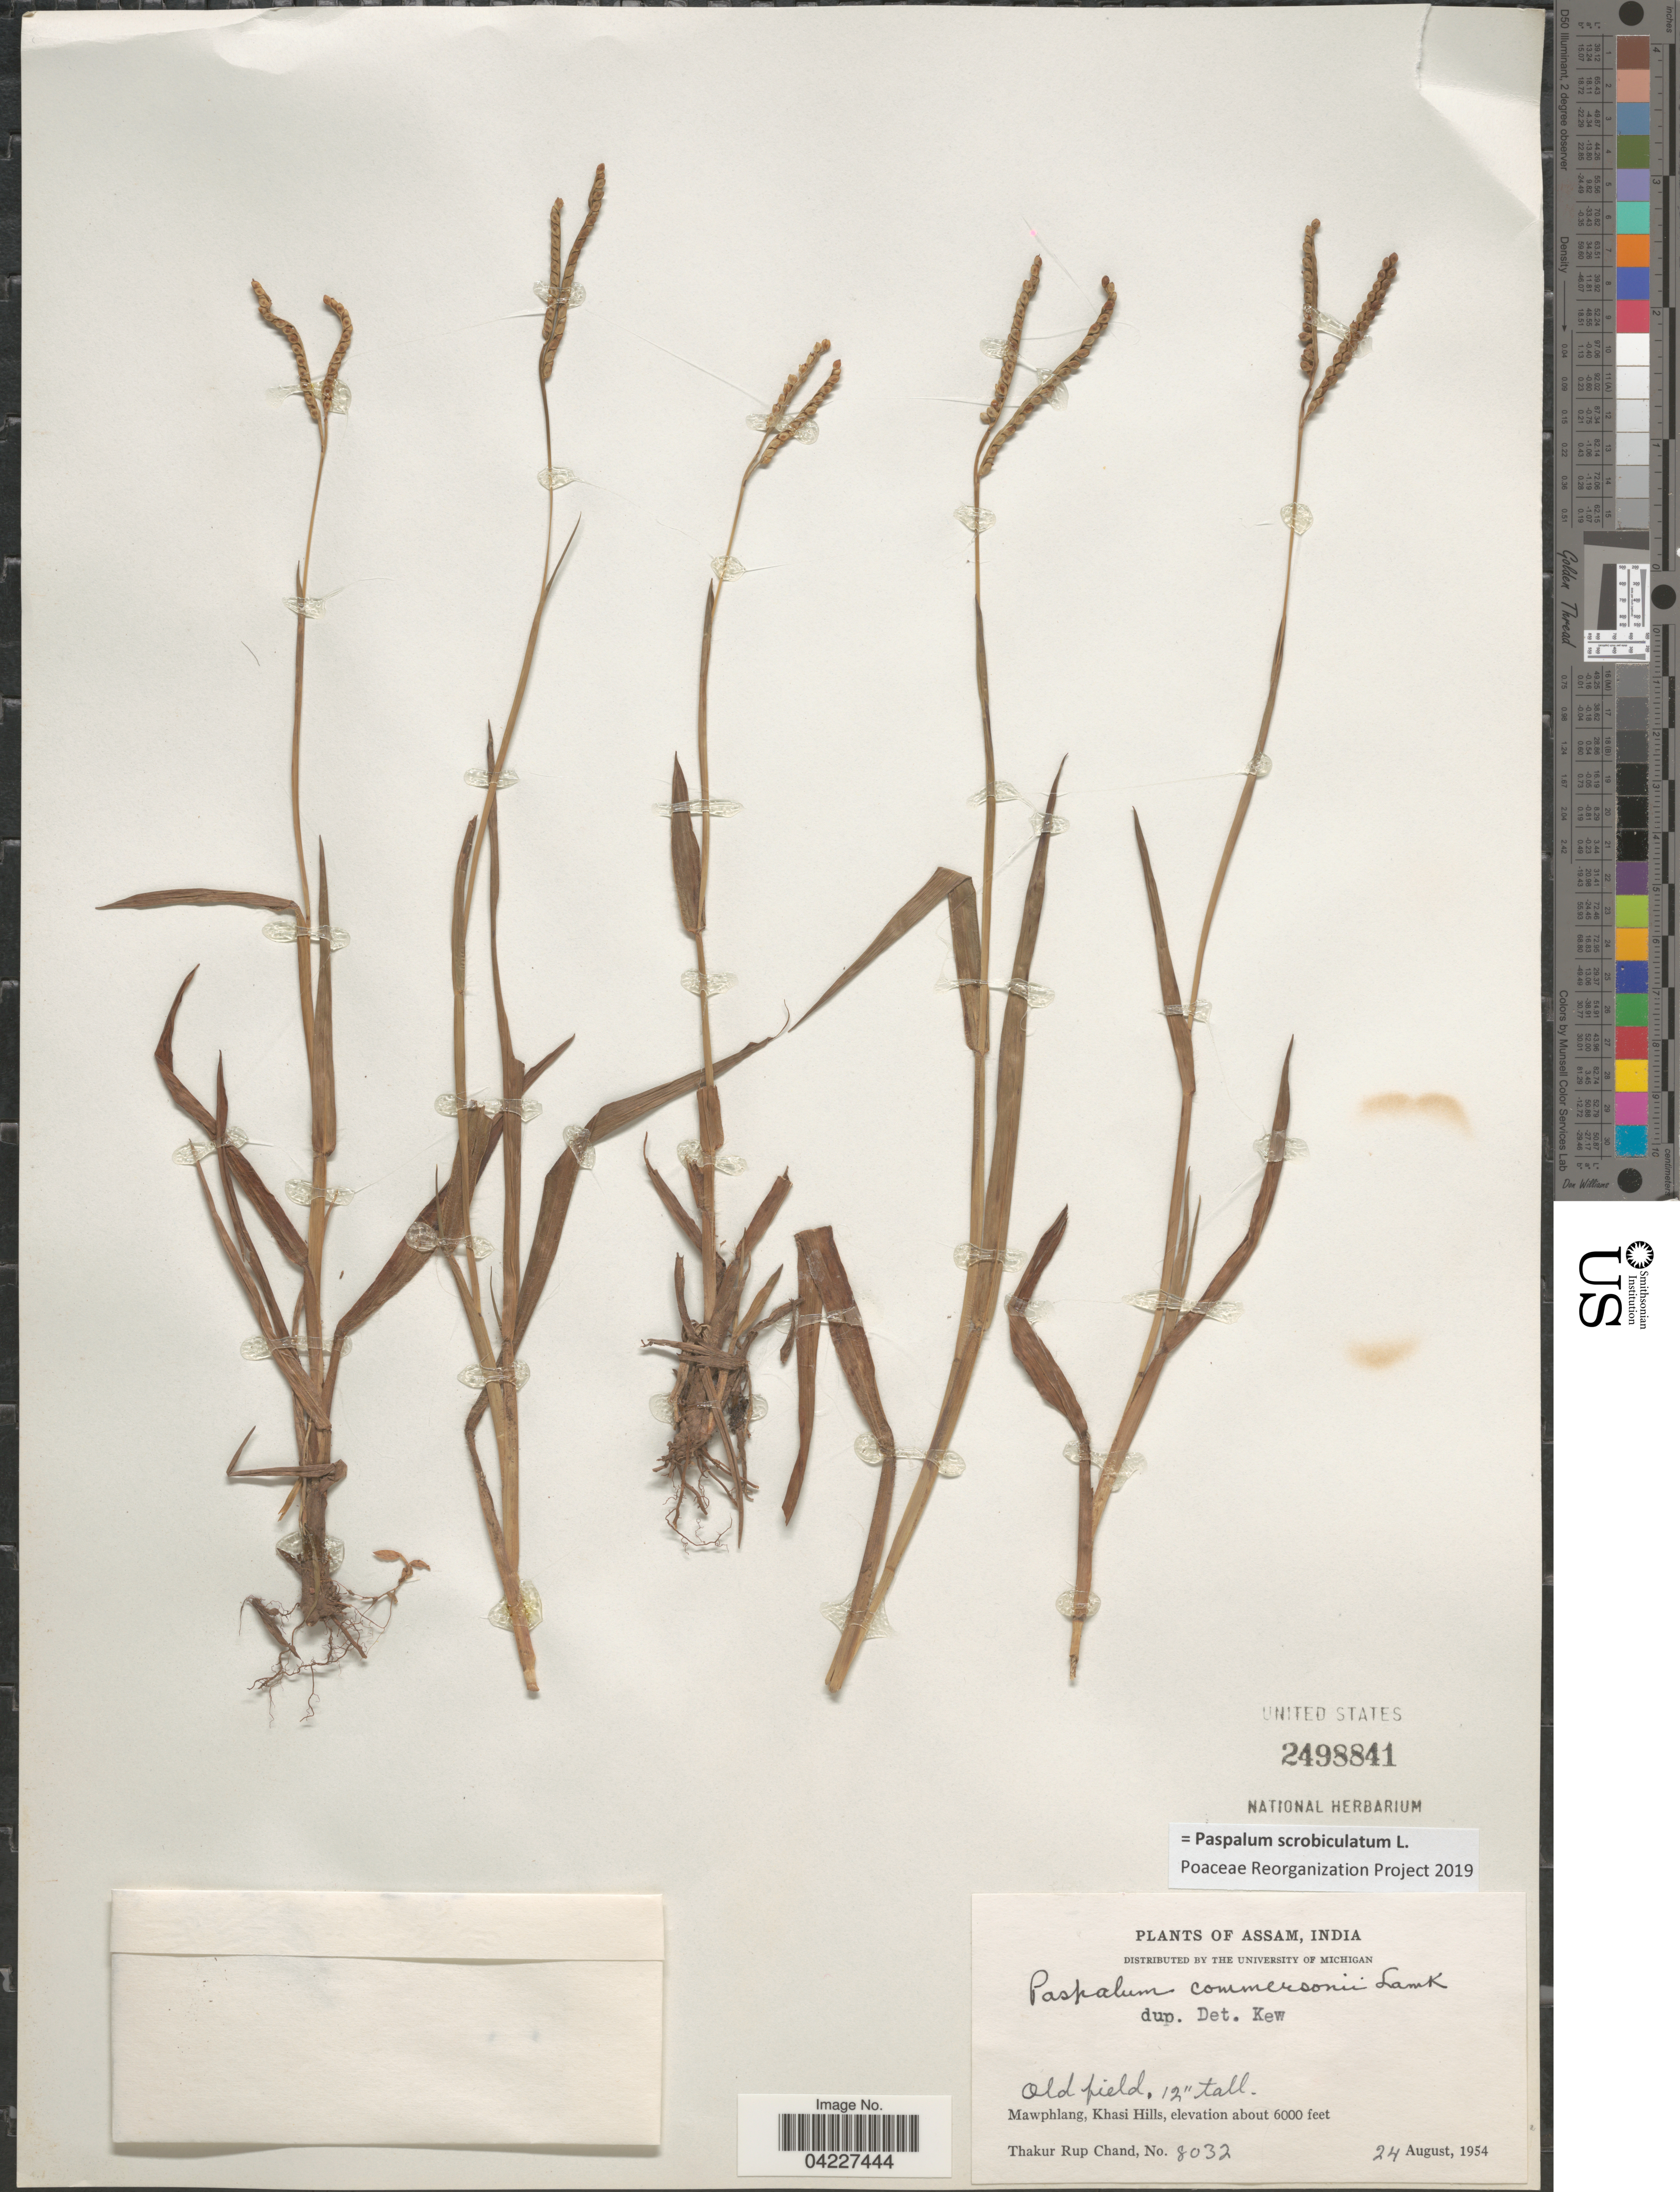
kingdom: Plantae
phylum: Tracheophyta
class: Liliopsida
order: Poales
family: Poaceae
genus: Paspalum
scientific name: Paspalum scrobiculatum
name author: L.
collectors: T. R. Chand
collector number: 8032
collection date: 1954-08-24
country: India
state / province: Meghalaya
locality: Mawphlang, Khasi Hills.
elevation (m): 1829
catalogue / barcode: US 2498841